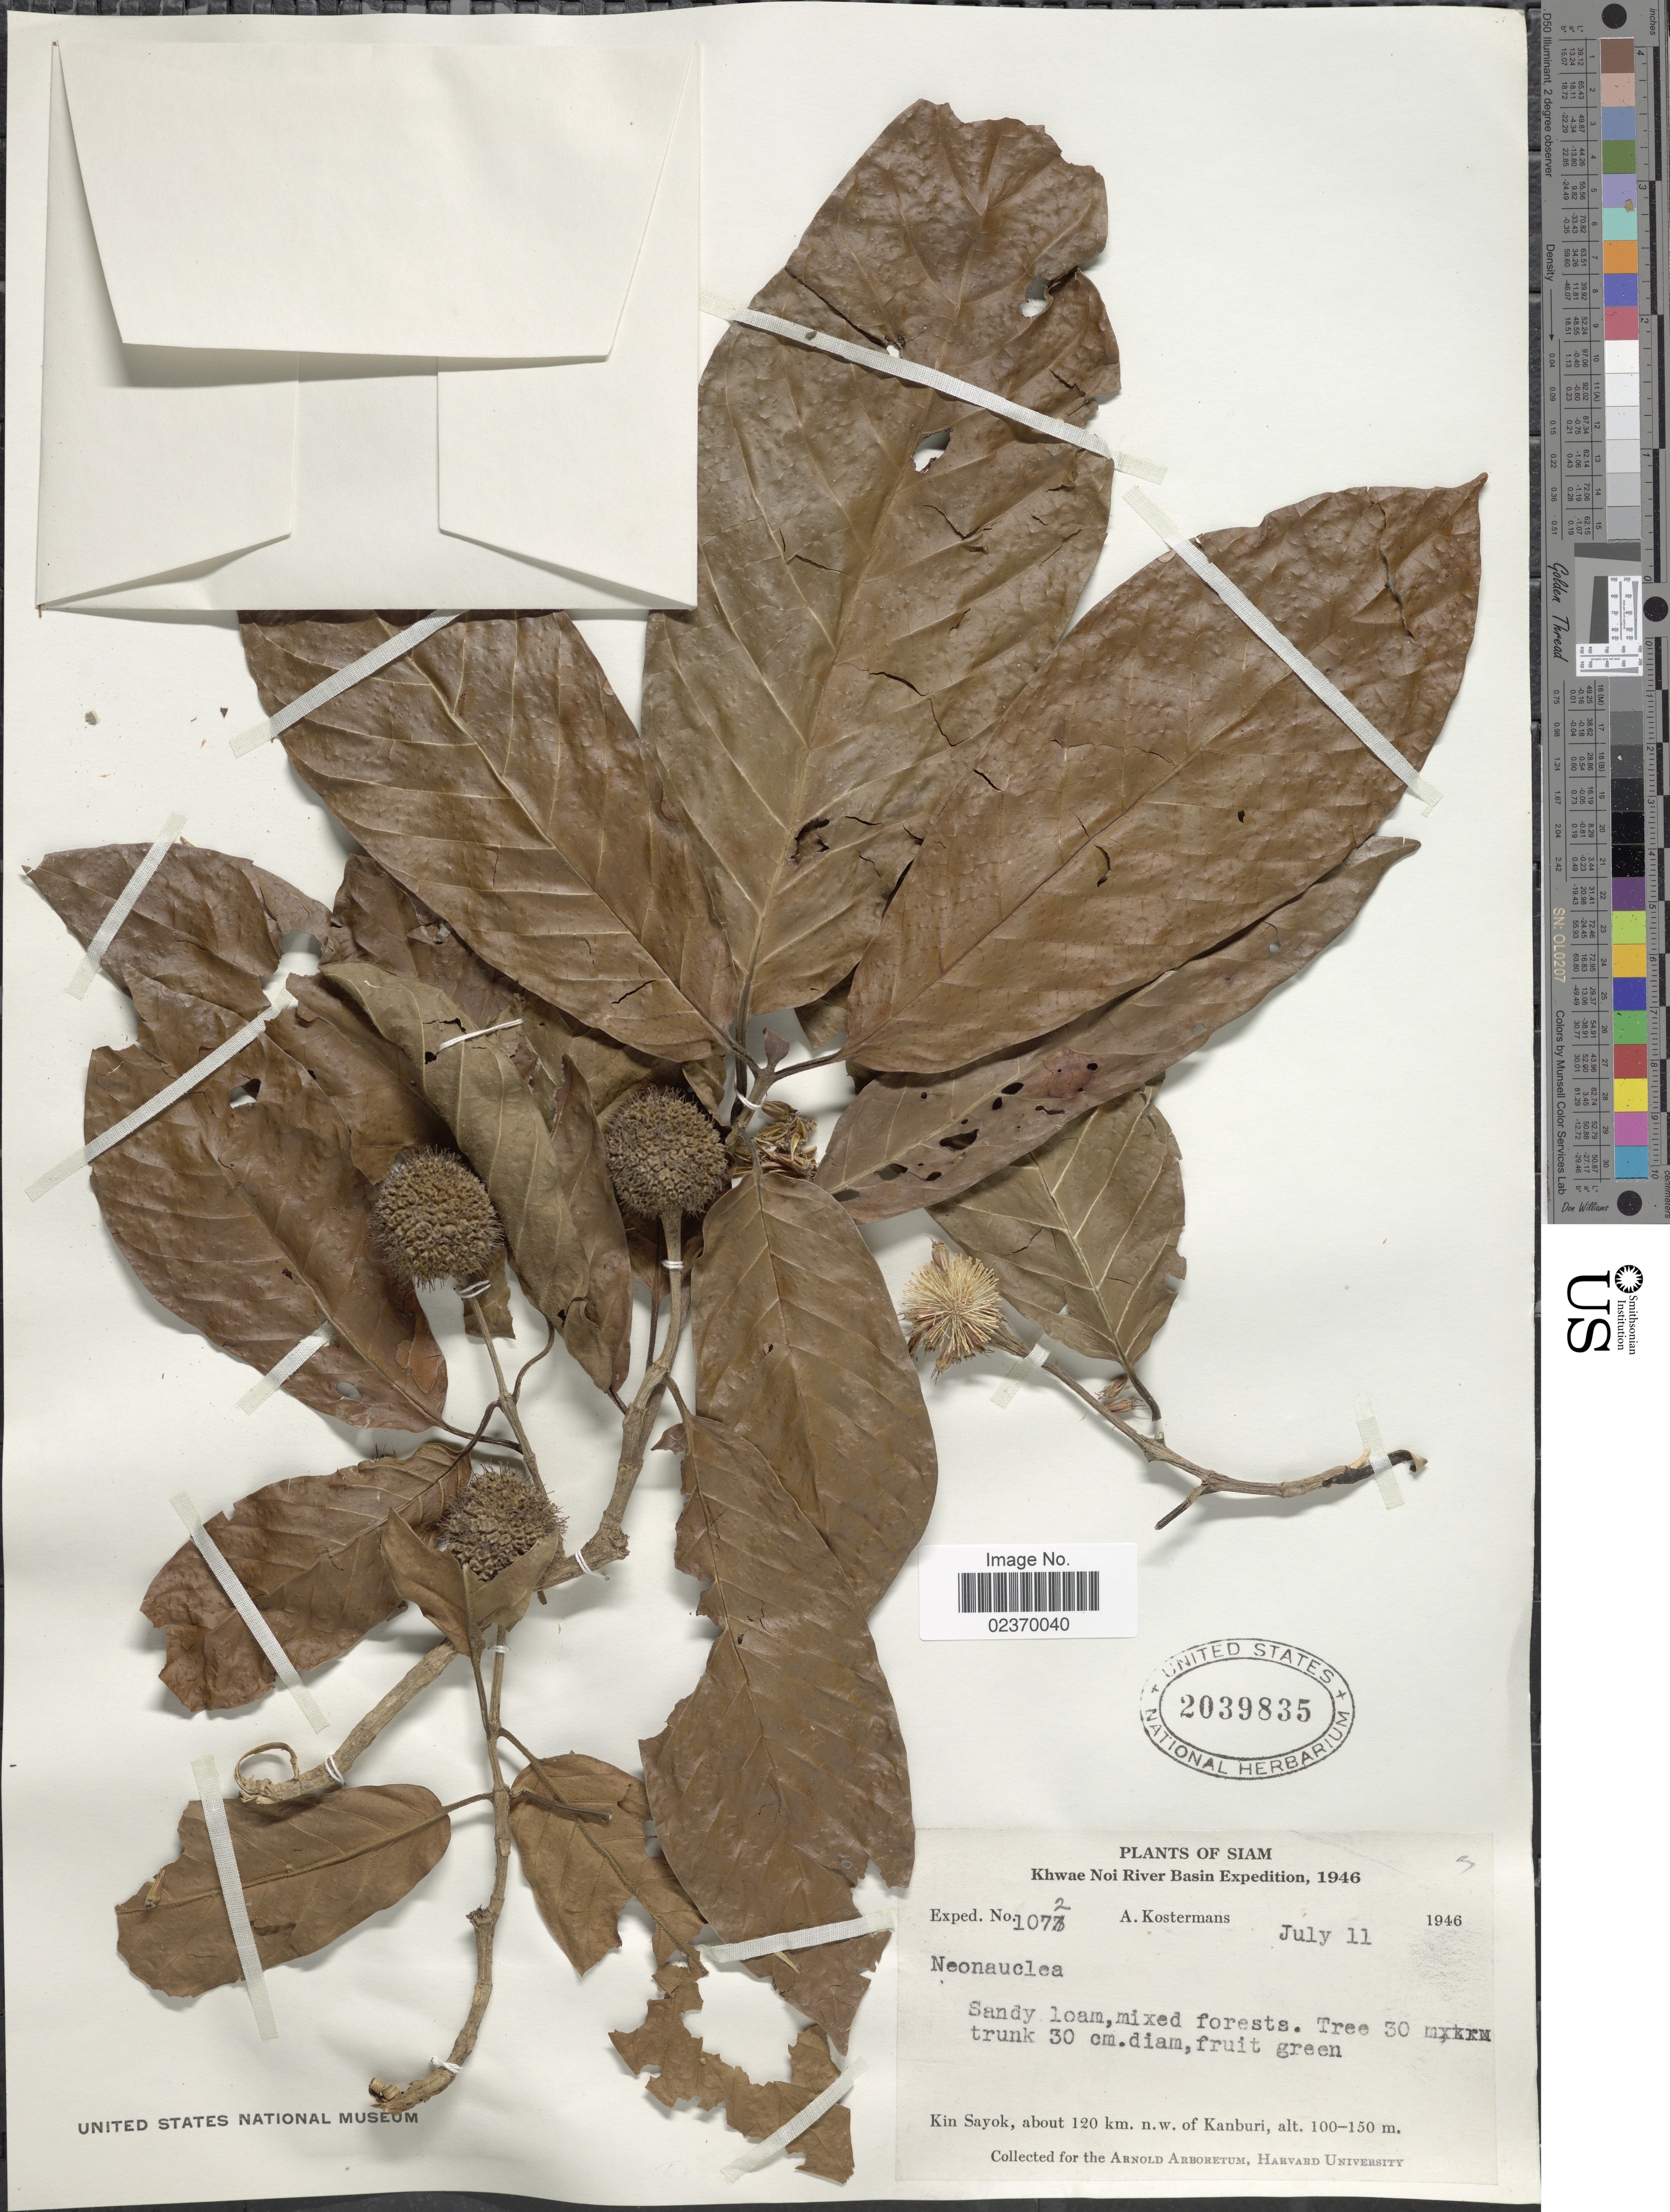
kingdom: Plantae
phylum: Tracheophyta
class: Magnoliopsida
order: Gentianales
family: Rubiaceae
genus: Neonauclea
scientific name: Neonauclea sp.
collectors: A. J. G. Kostermans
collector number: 1072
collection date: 1946-07-11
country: Thailand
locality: Khwae Noi River Basin, Siam, Sandy loam, miexed forests, Kin Sayok, about 120 km. n.w. of Kanburi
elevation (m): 100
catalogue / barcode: US 2039835